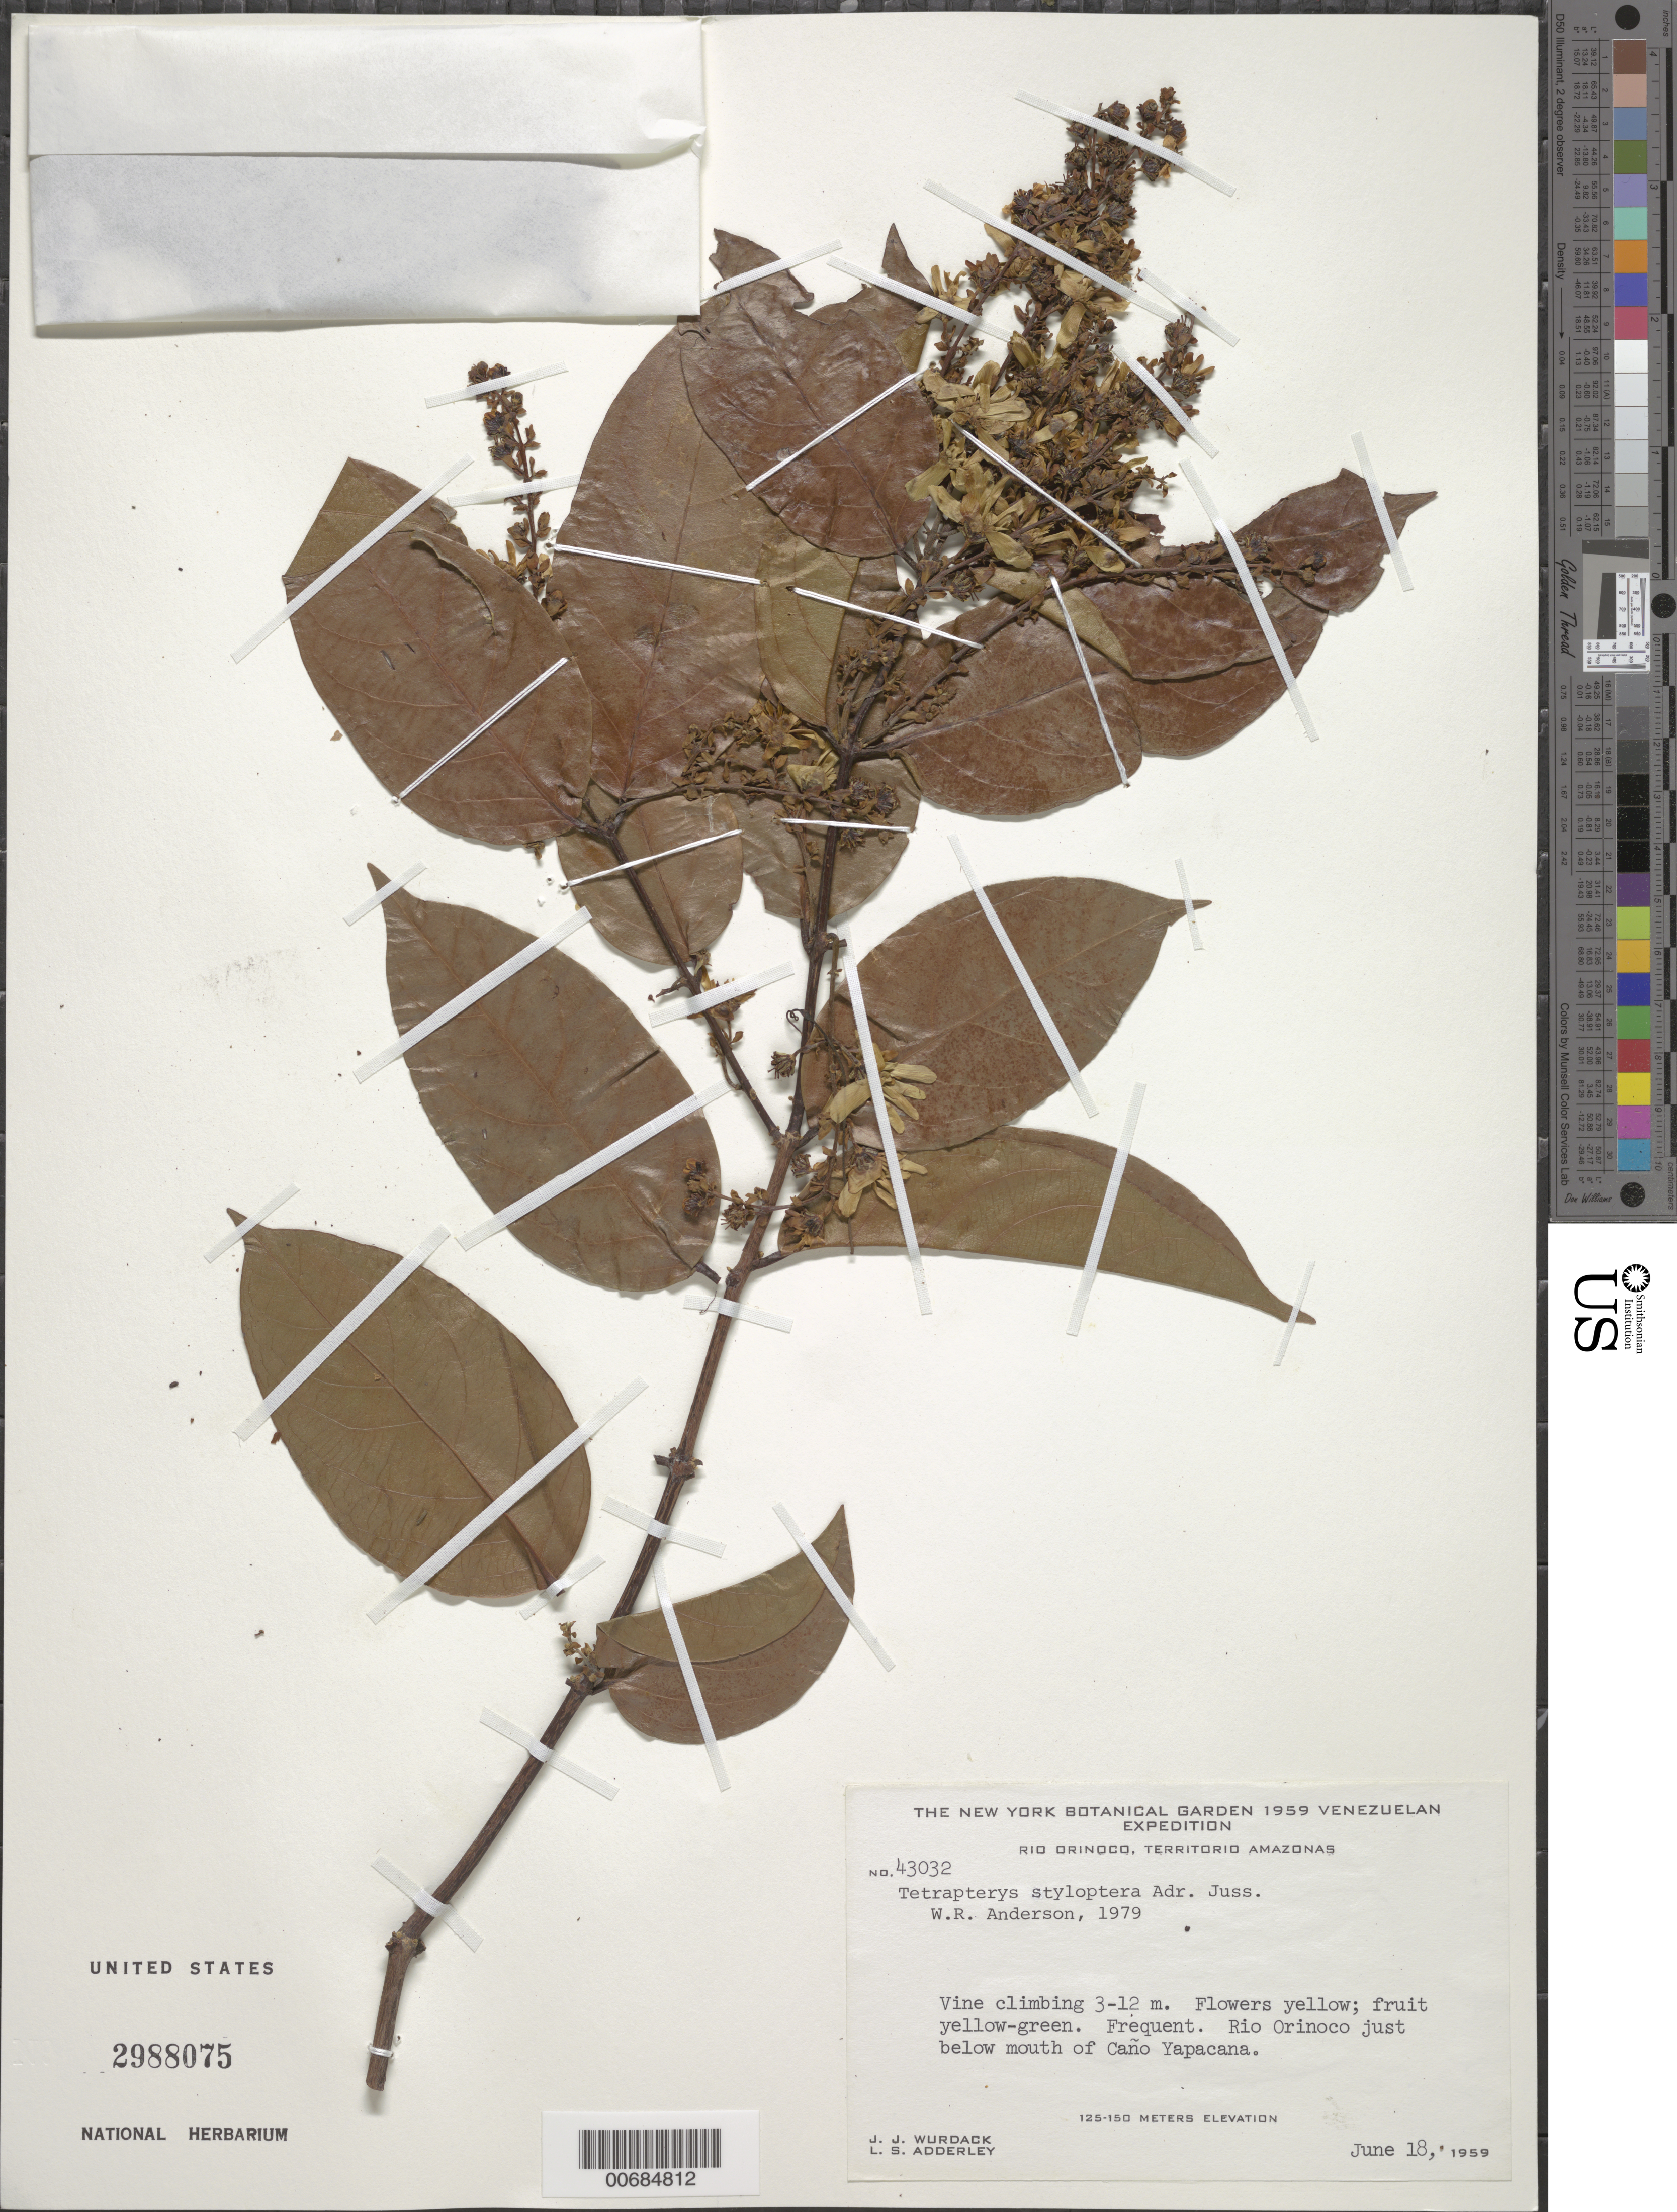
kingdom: Plantae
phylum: Tracheophyta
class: Magnoliopsida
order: Malpighiales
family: Malpighiaceae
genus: Glicophyllum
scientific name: Glicophyllum stylopterum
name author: (A. Juss.) R.F. Almeida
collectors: J. J. Wurdack & L. S. Adderley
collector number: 43032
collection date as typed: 18-Jun-59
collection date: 1959-06-18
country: Venezuela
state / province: Amazonas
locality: Río Orinoco, Caño Yapacana, just below mouth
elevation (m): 125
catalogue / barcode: US 2988075